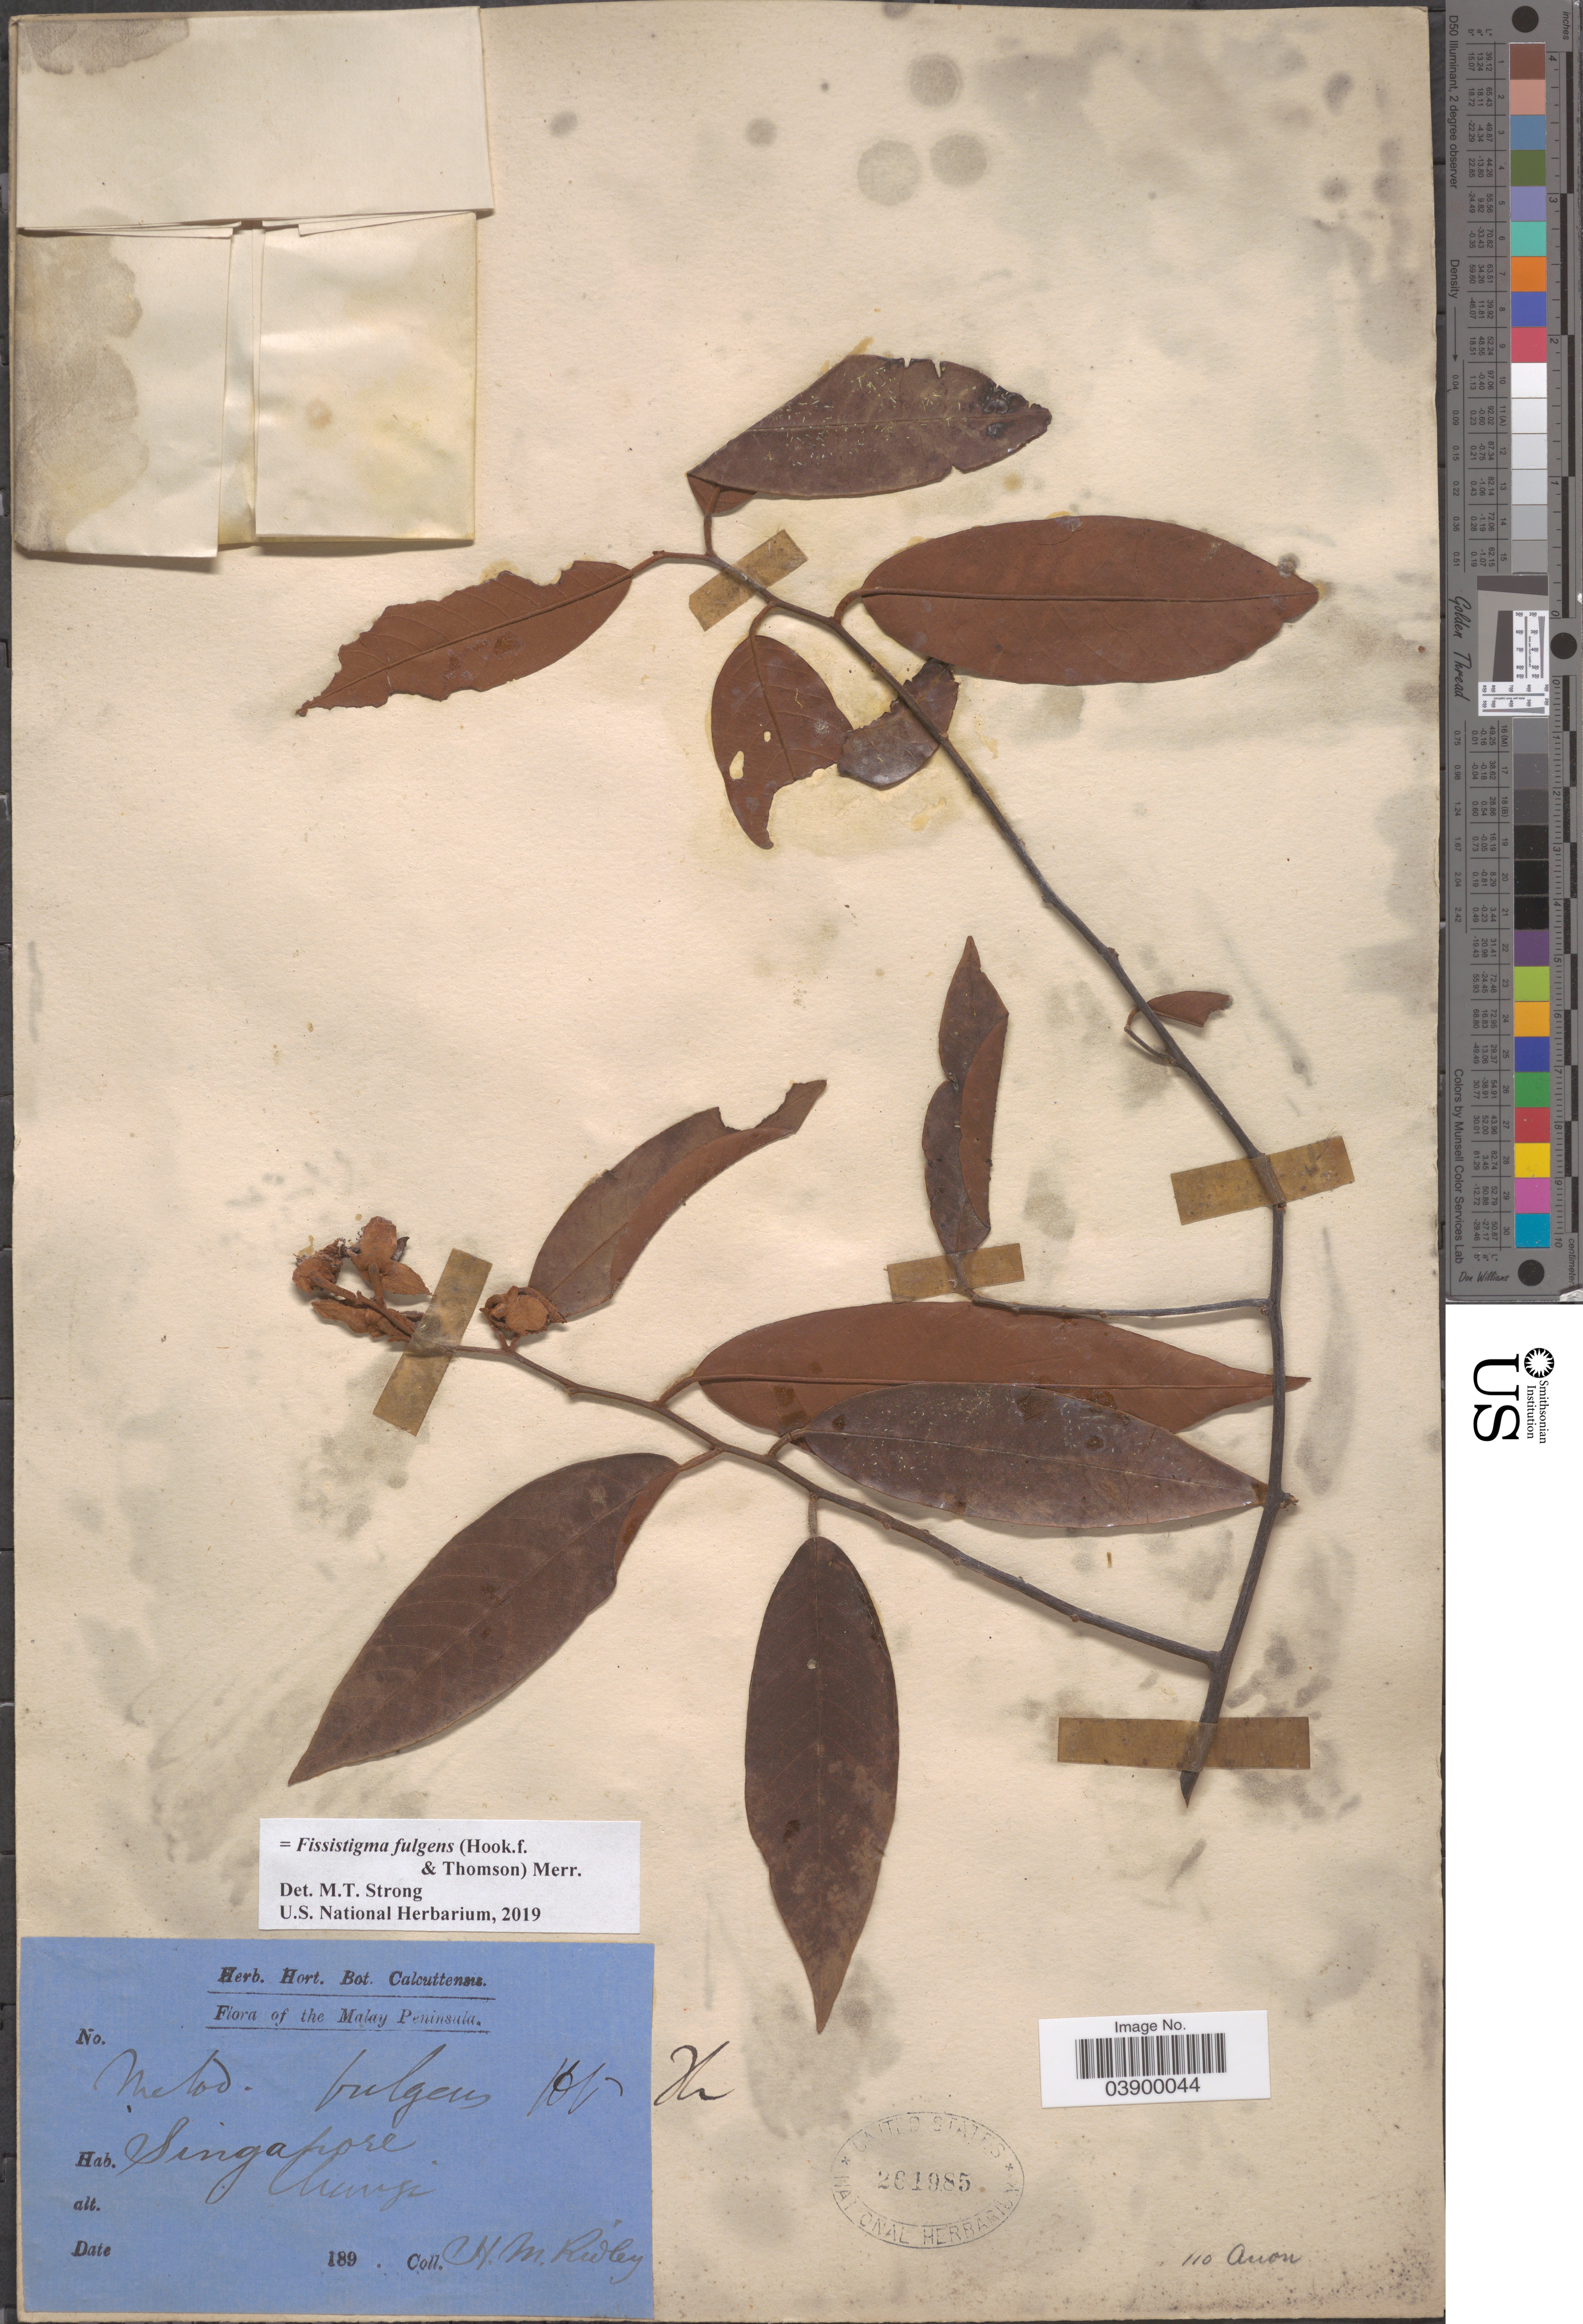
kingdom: Plantae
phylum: Tracheophyta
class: Magnoliopsida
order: Magnoliales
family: Annonaceae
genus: Fissistigma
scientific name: Fissistigma fulgens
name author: (Hook. f. & Thomson) Merr.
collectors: H. Ridley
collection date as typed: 189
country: Singapore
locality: The Malay Peninsula. Chungi.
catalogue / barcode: US 261985